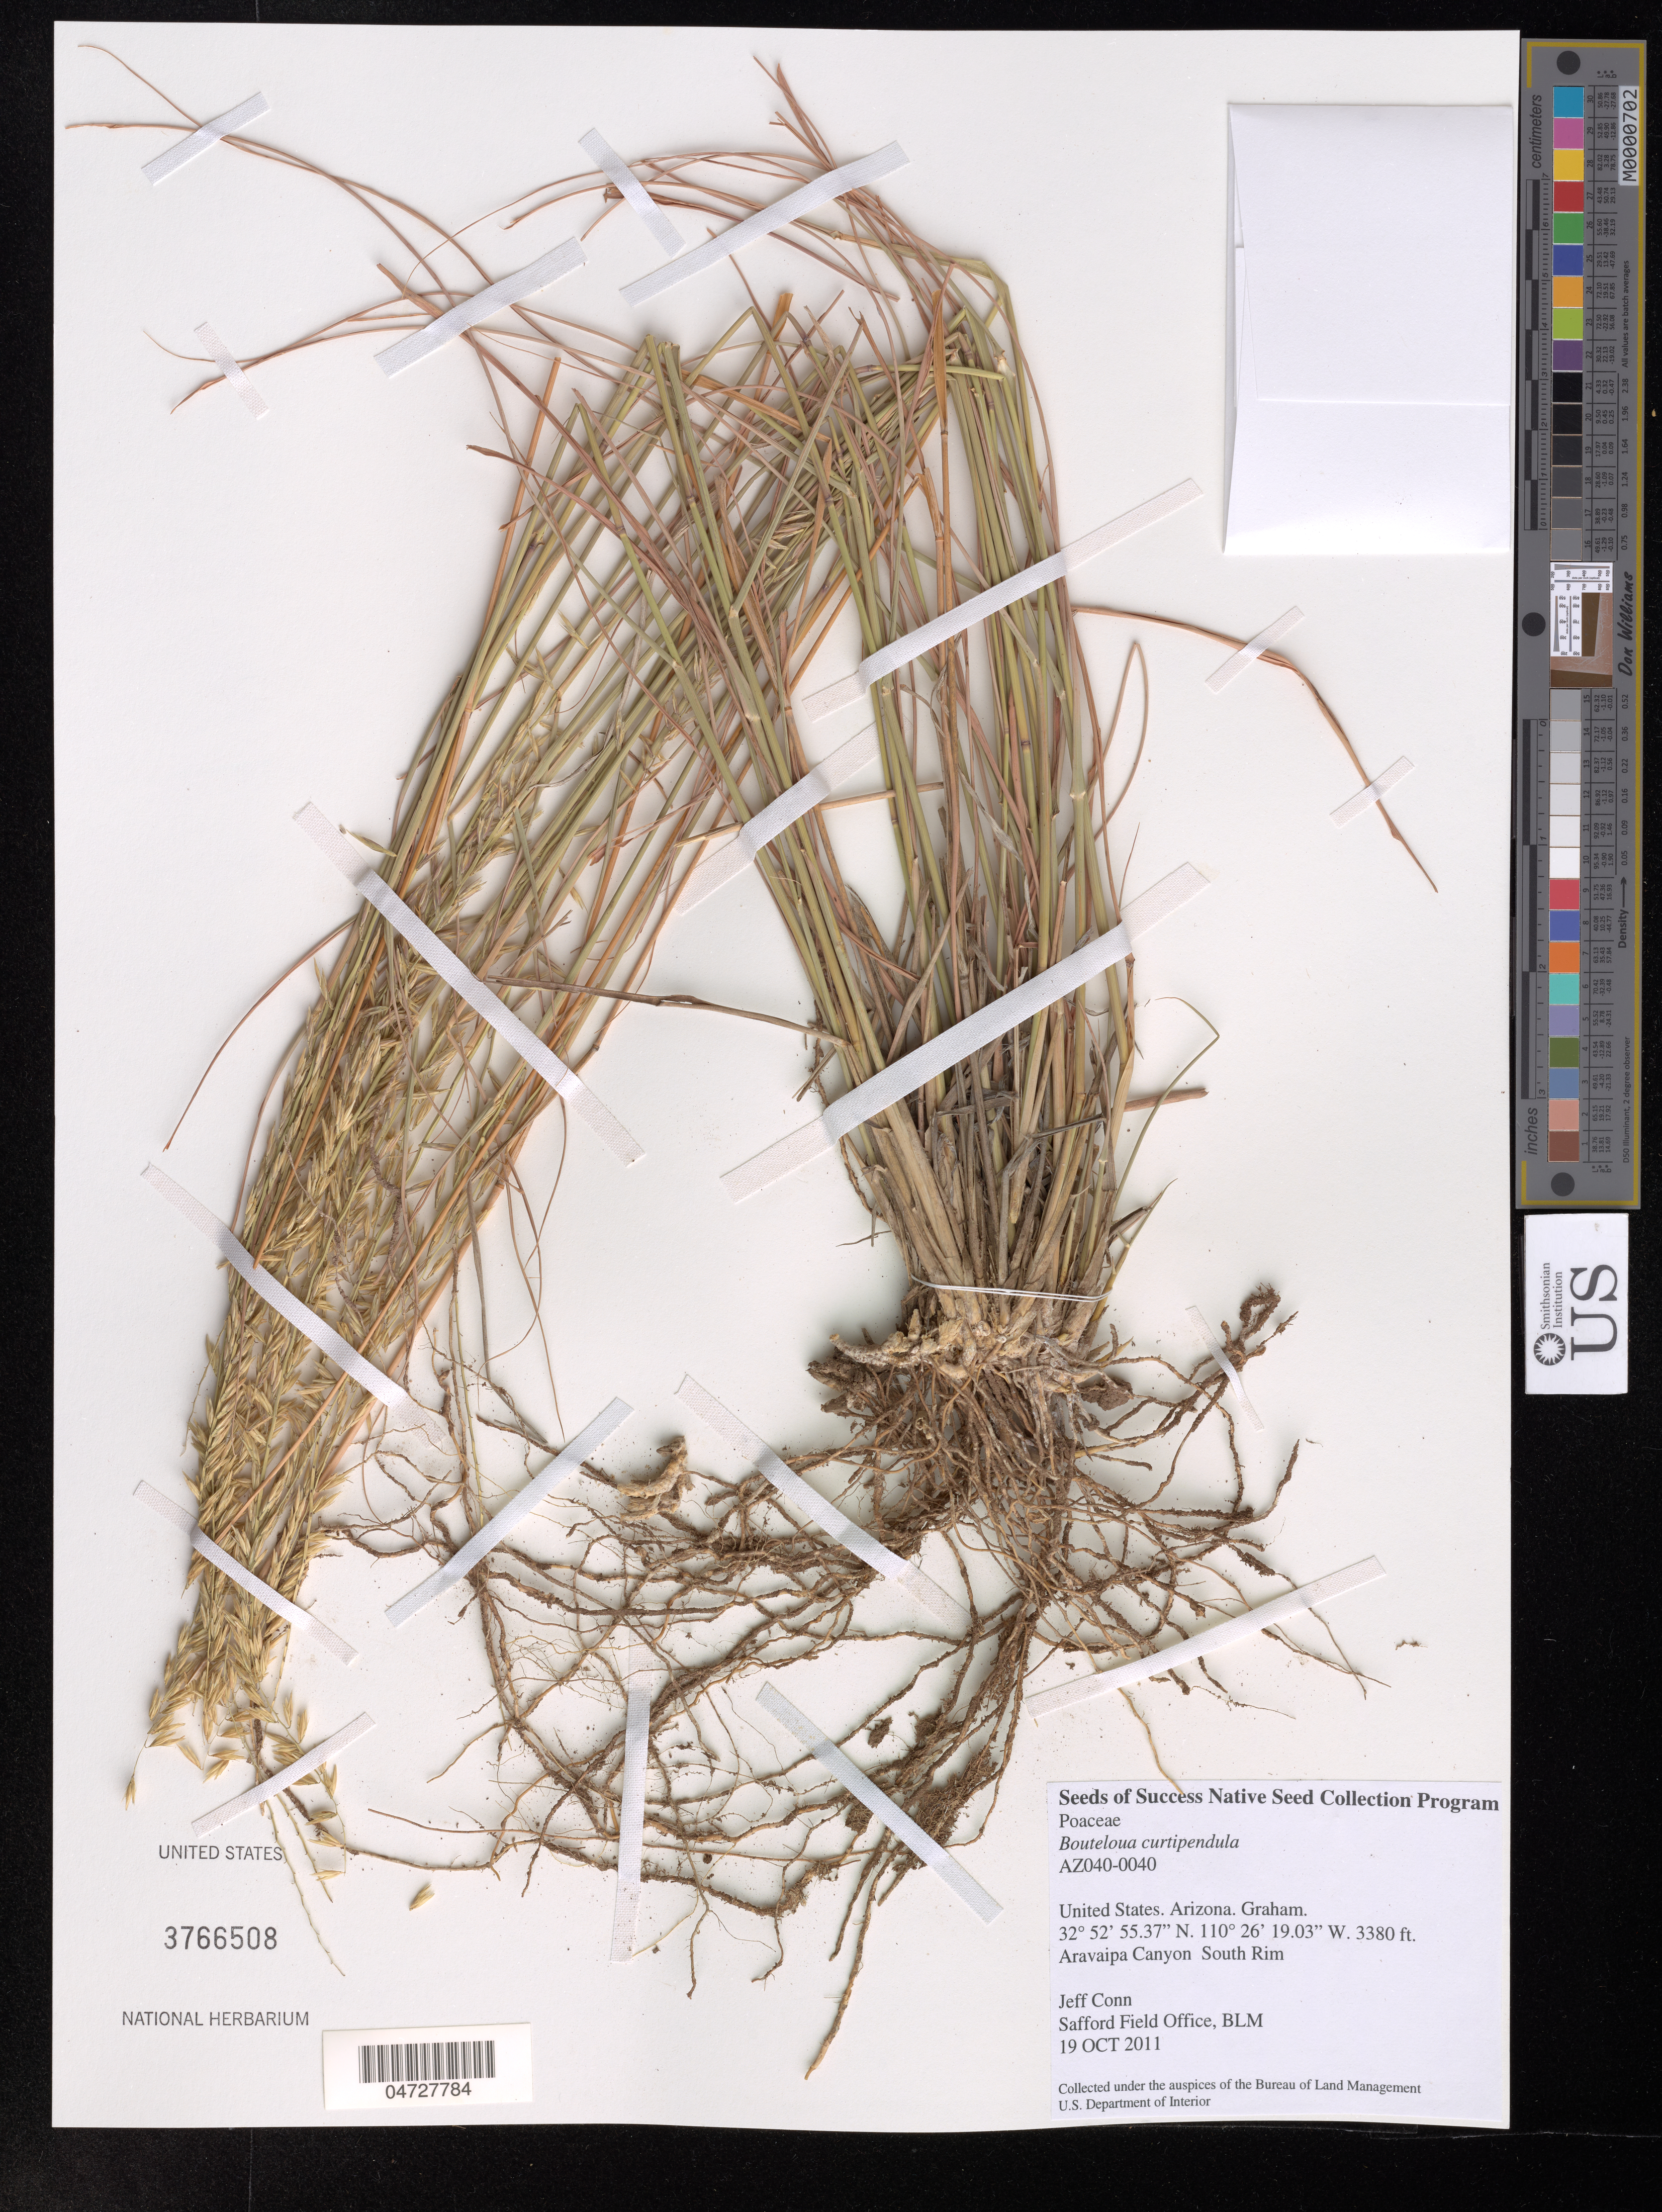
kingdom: Plantae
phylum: Tracheophyta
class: Liliopsida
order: Poales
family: Poaceae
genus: Bouteloua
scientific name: Bouteloua curtipendula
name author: (Michx.) Torr.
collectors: J. Conn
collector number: AZ040-0040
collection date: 2011-10-19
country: United States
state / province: Arizona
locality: Graham, Aravaipa Canyon South Rim.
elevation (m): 1030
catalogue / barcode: US 3766508